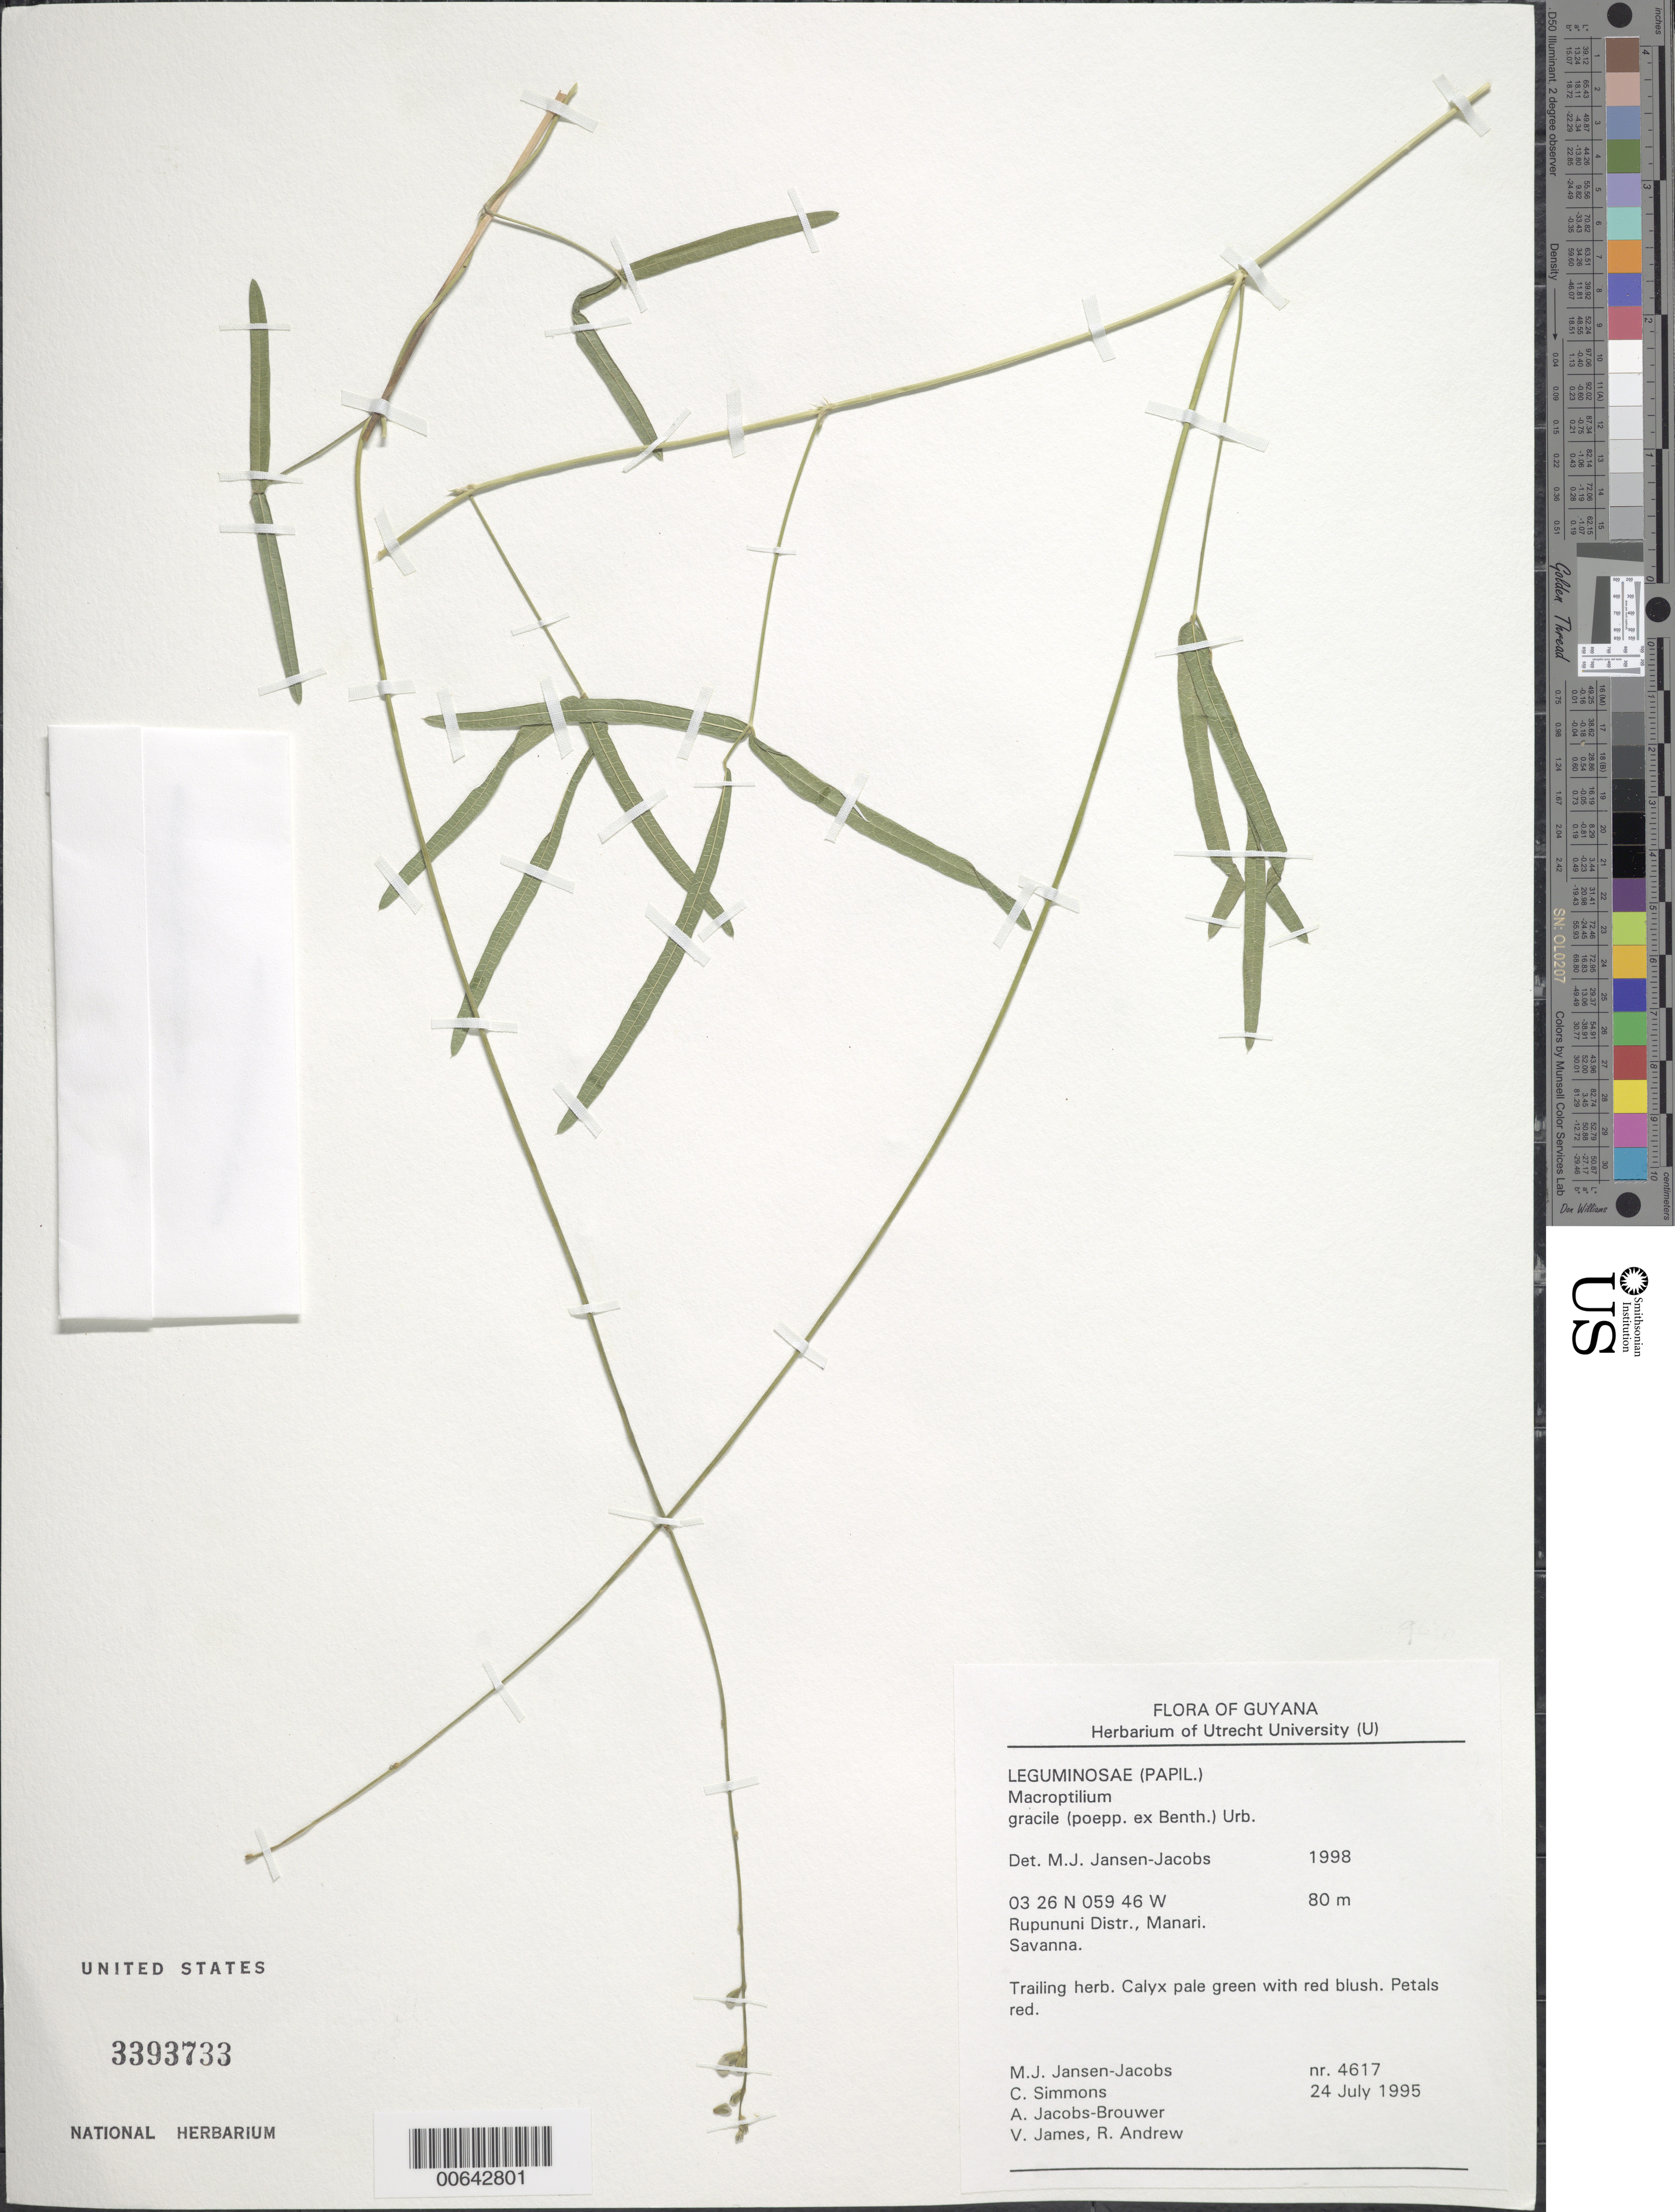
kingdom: Plantae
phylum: Tracheophyta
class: Magnoliopsida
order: Fabales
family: Fabaceae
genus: Macroptilium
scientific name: Macroptilium gracile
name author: (Poepp. ex Benth.) Urb.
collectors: M. J. Jansen-Jacobs, C. Simmons, A. Jacobs-Brouwer, V. James & R. Andrew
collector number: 4617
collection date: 1995-07-24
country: Guyana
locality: Rupununi Distr., Manari. Savanna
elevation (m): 80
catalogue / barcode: US 3393733